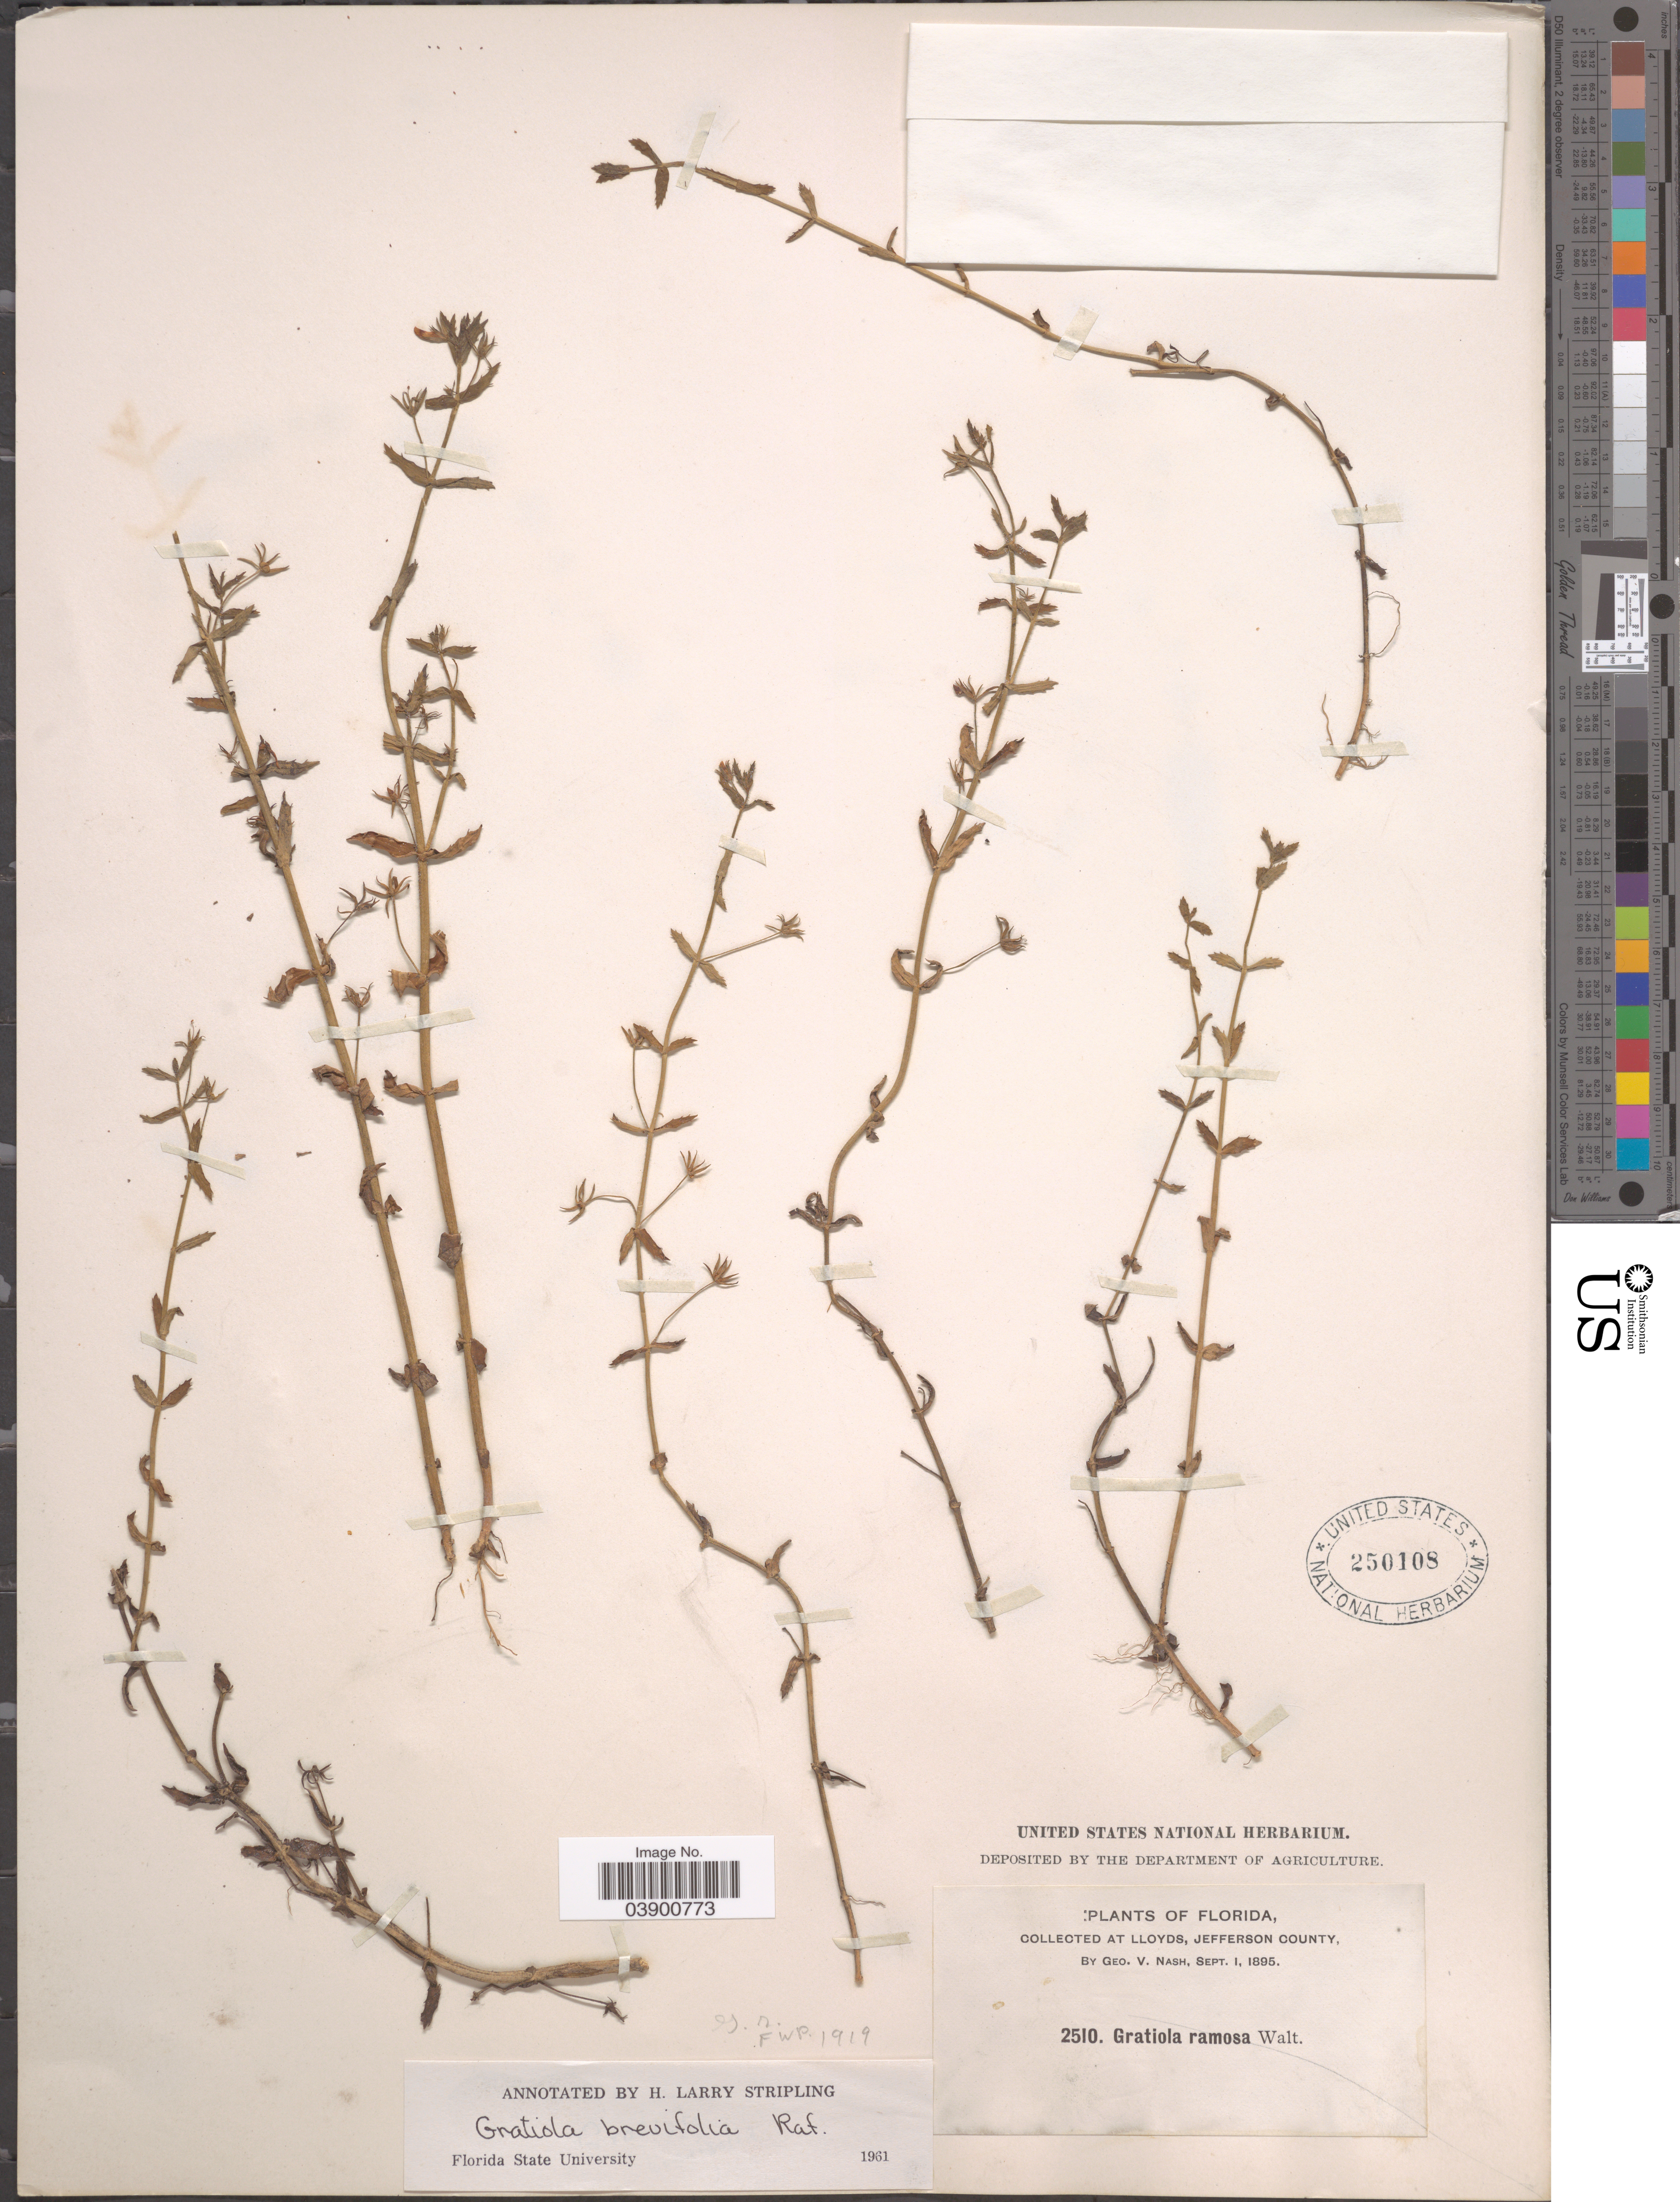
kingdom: Plantae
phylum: Tracheophyta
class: Magnoliopsida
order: Lamiales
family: Plantaginaceae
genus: Gratiola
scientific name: Gratiola brevifolia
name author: Raf.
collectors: G. V. Nash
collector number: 2510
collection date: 1895-09-01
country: United States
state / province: Florida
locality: Lloyds, Jefferson County.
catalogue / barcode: US 250108